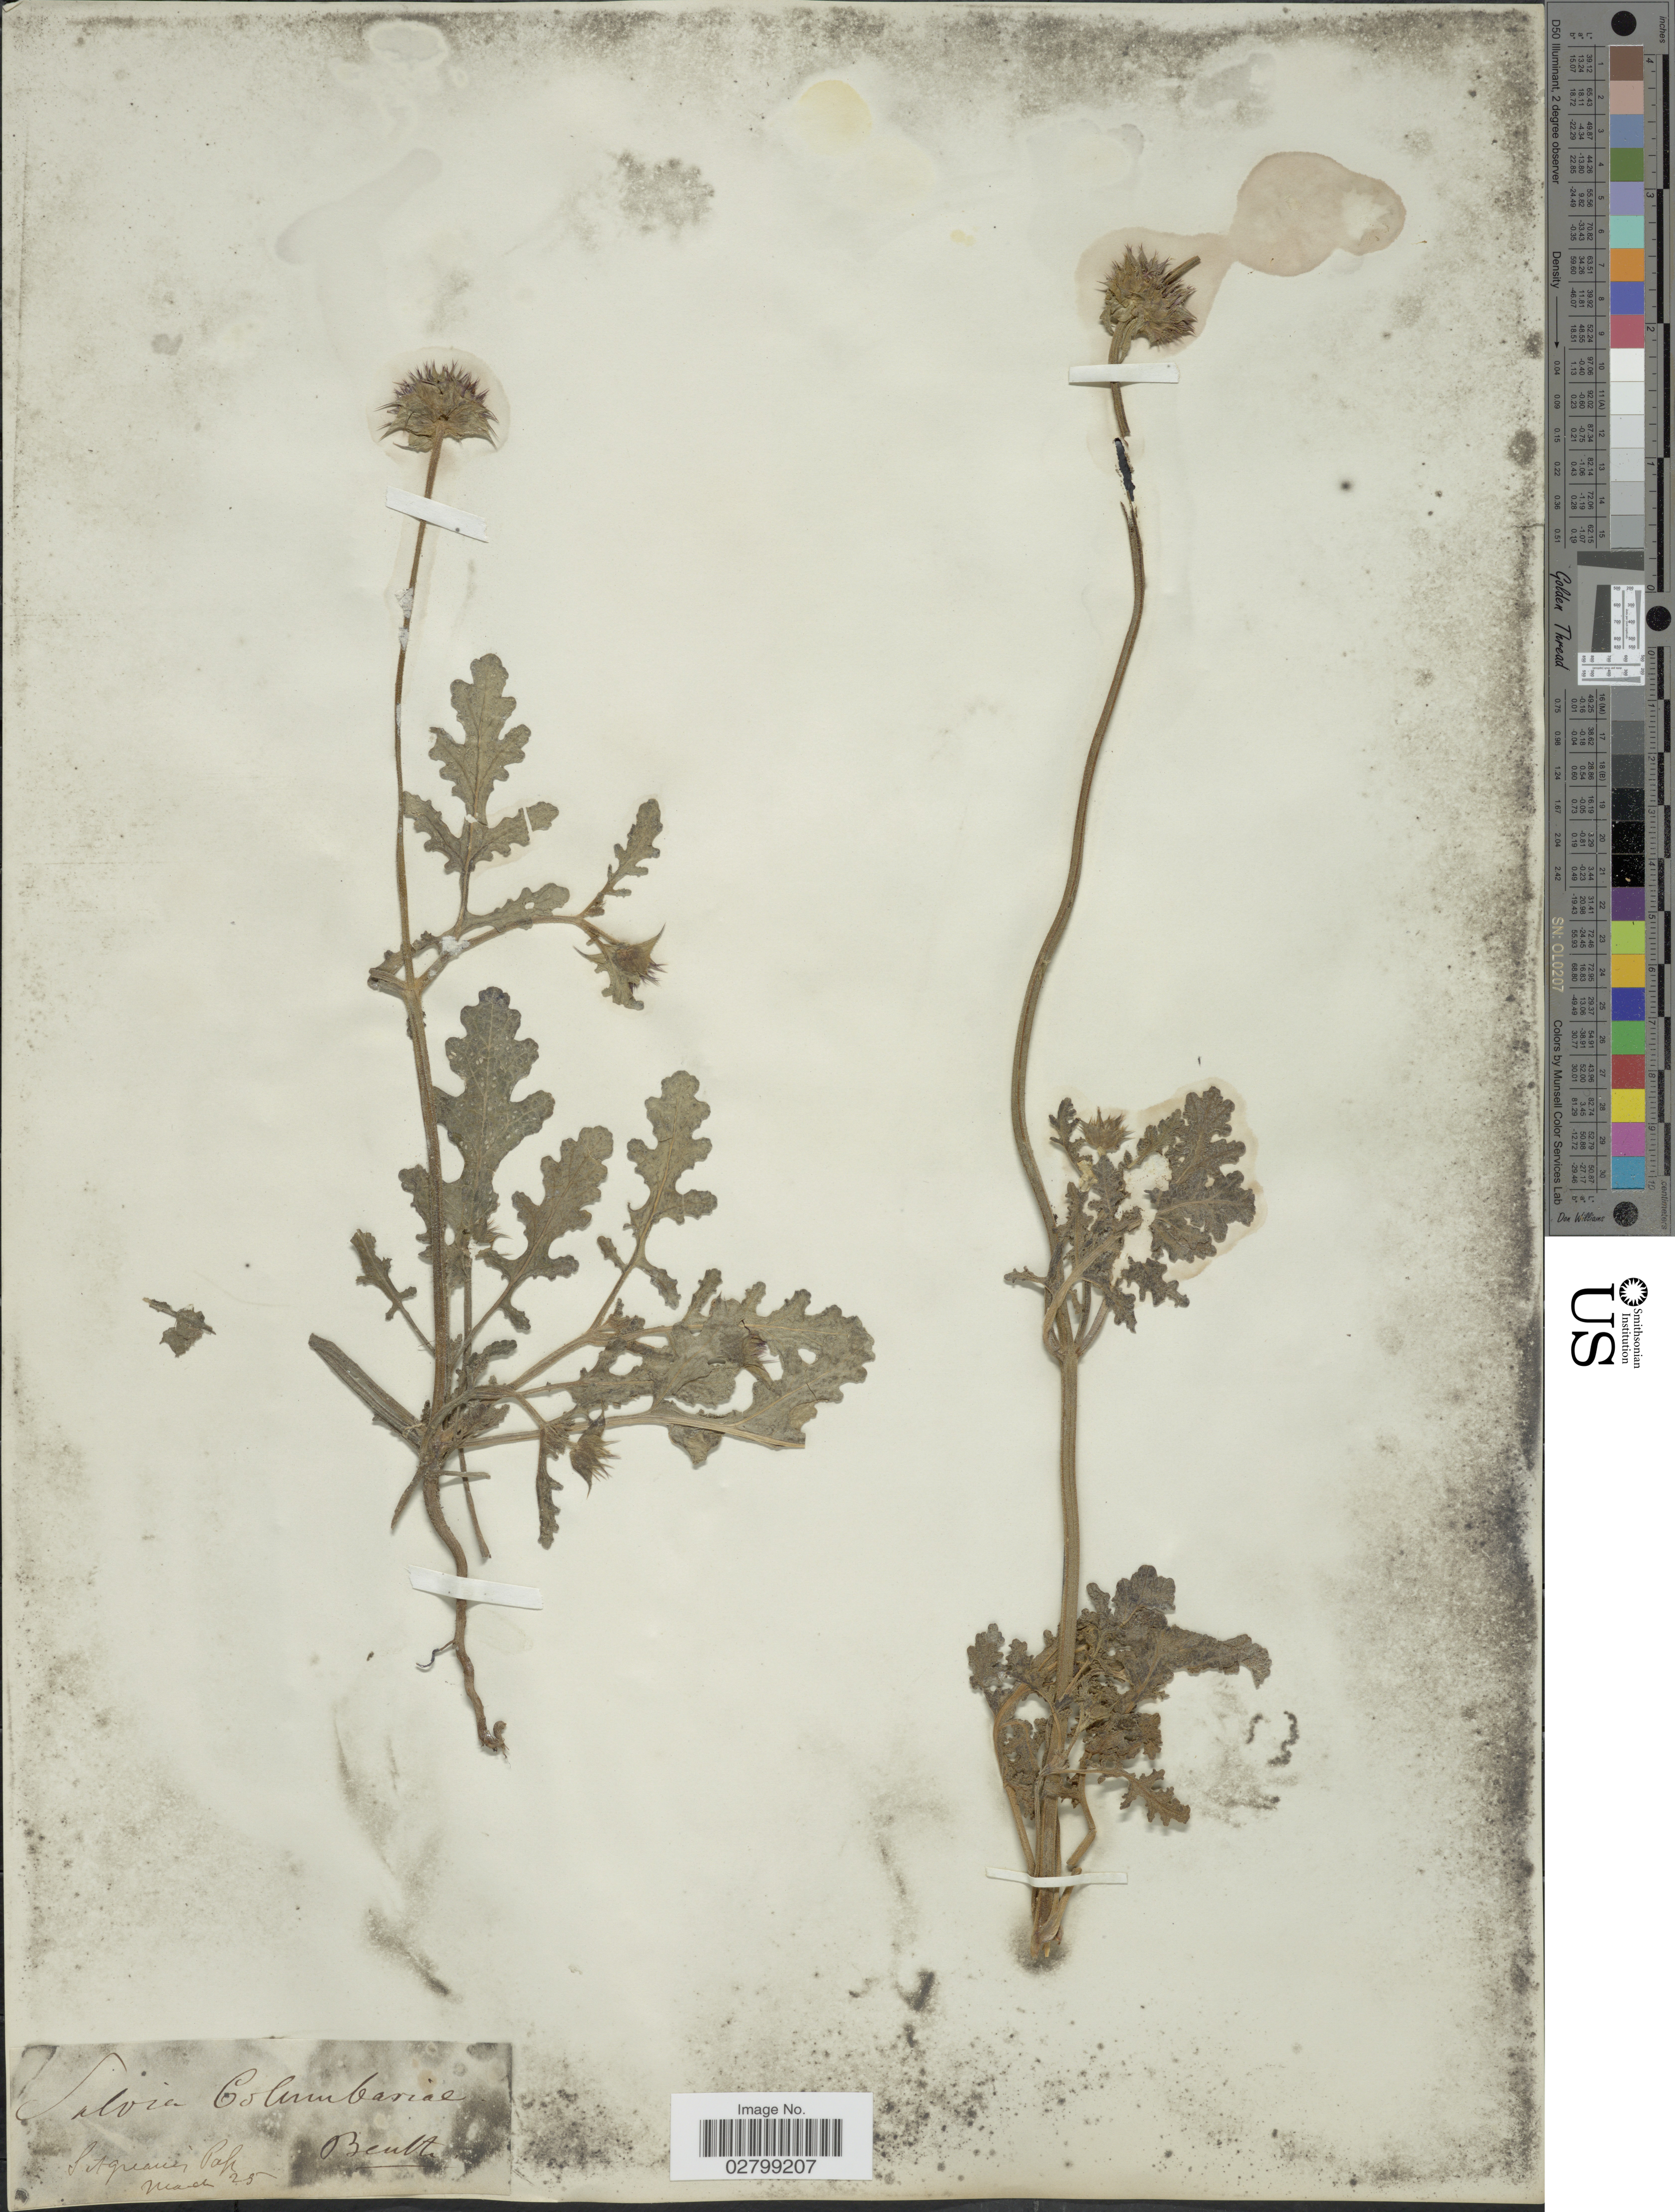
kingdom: Plantae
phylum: Tracheophyta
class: Magnoliopsida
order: Lamiales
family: Lamiaceae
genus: Salvia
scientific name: Salvia columbariae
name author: Benth.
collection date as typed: Transcribed d/m/y: /3/25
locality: Sitquauis Pak. [interpreted] [unsure placement]